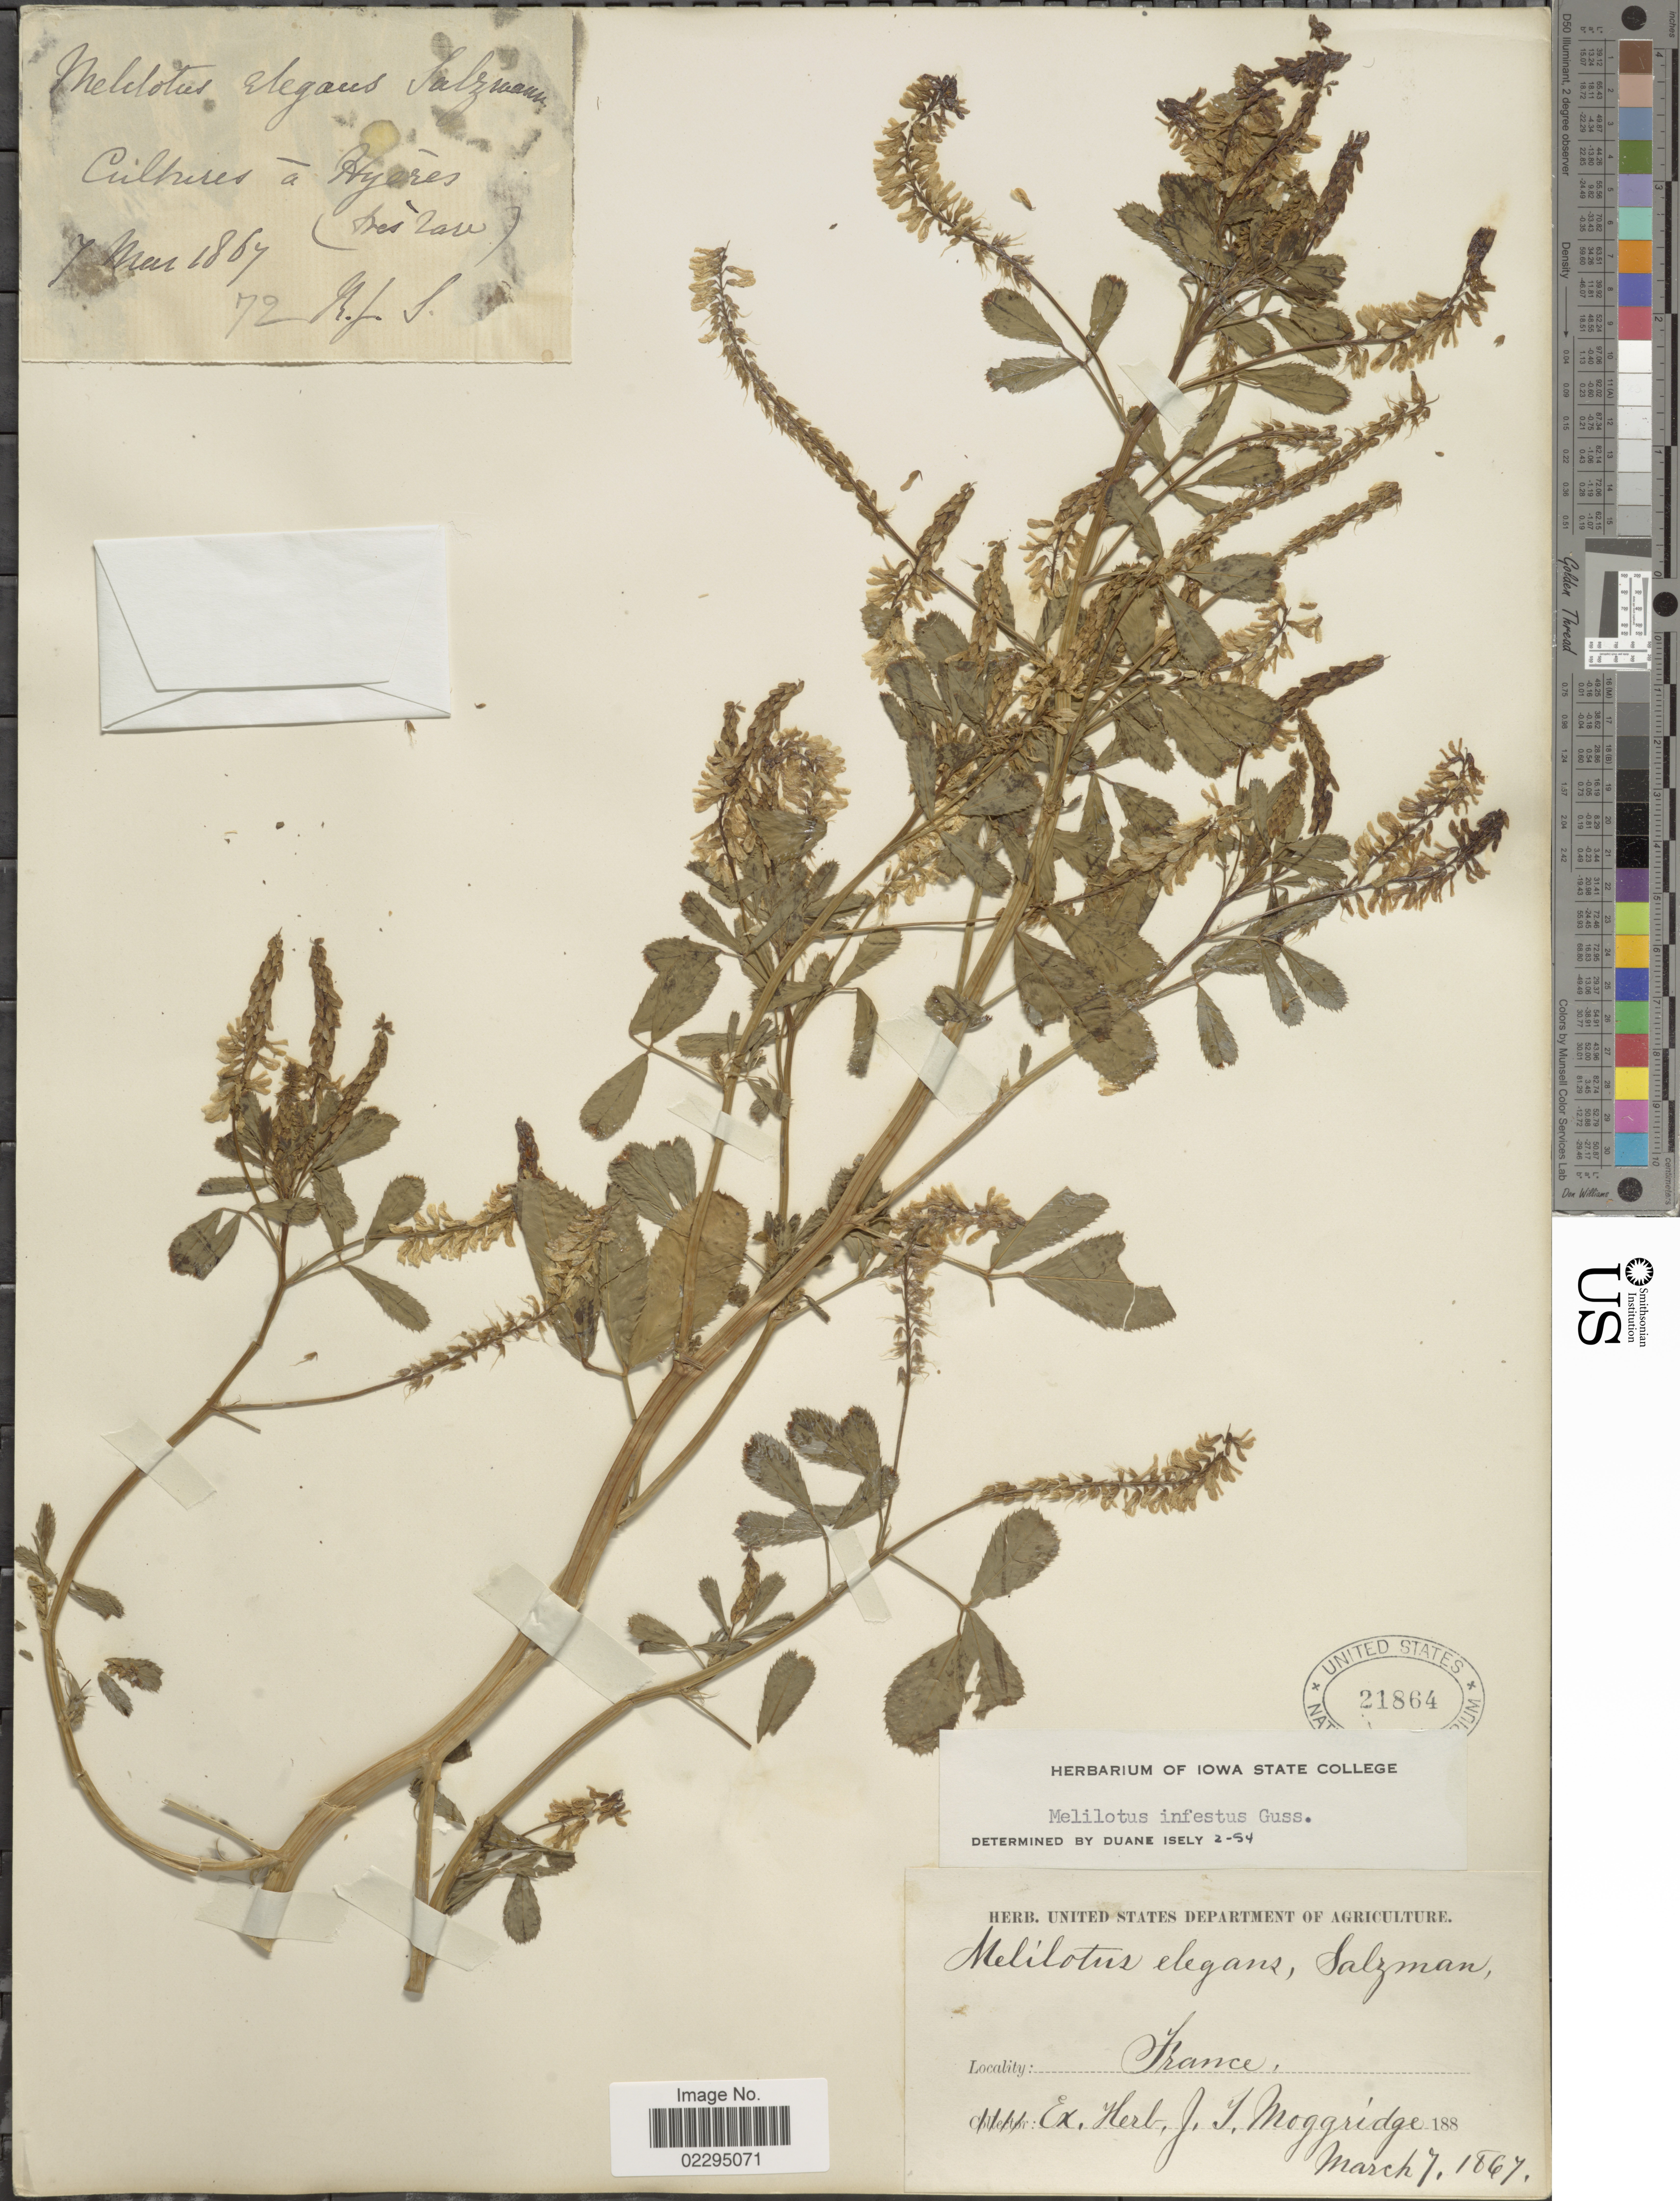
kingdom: Plantae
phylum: Tracheophyta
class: Magnoliopsida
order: Fabales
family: Fabaceae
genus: Melilotus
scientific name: Melilotus infestus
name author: Gussone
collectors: R. J. S.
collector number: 72*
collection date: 1867-05-07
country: France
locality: Cultures a Hyeres (tres tau [interpreted]). France.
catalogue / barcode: US 21864